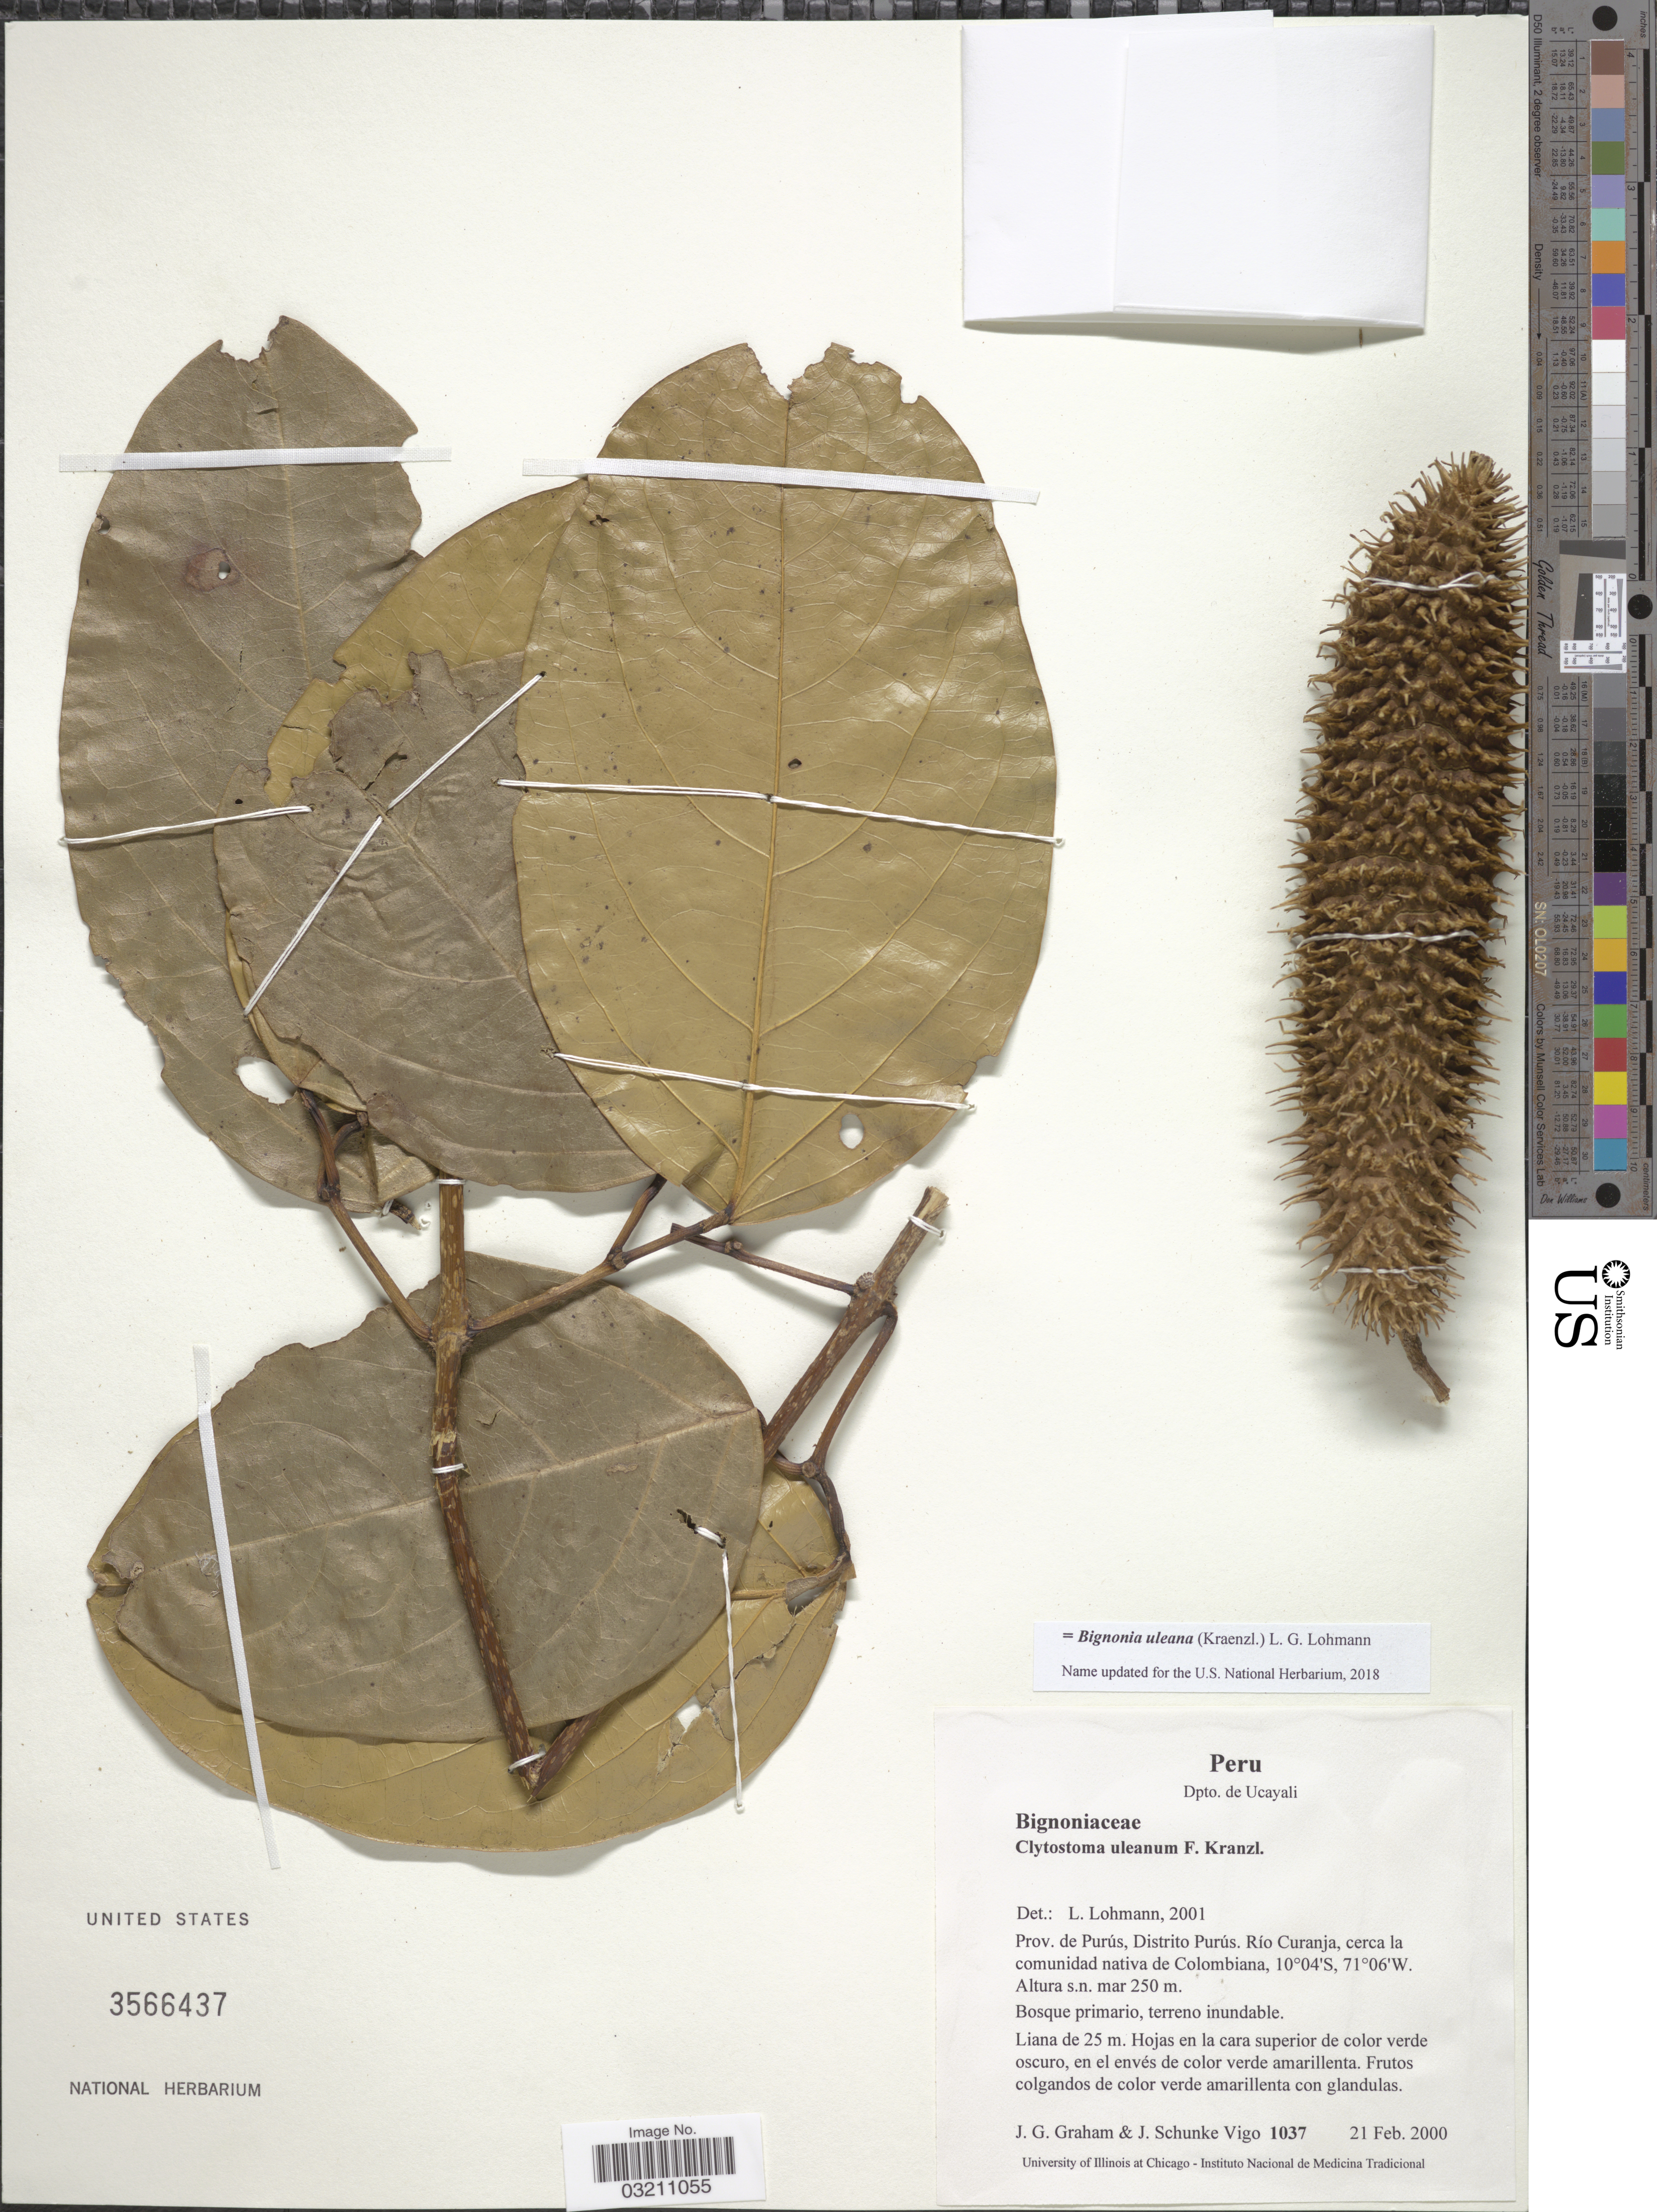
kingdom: Plantae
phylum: Tracheophyta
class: Magnoliopsida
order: Lamiales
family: Bignoniaceae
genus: Bignonia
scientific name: Bignonia uleana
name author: (Kraenzl.) L.G. Lohmann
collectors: J. Graham & J. Schunke Vigo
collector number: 1037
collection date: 2000-02-21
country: Peru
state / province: Ucayali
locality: Depto. de Ucayali. Prov. de Purús, Distrito Purús. Río Curanja, cerca la comunidad nativa de Colombiana.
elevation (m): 250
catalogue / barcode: US 3566437